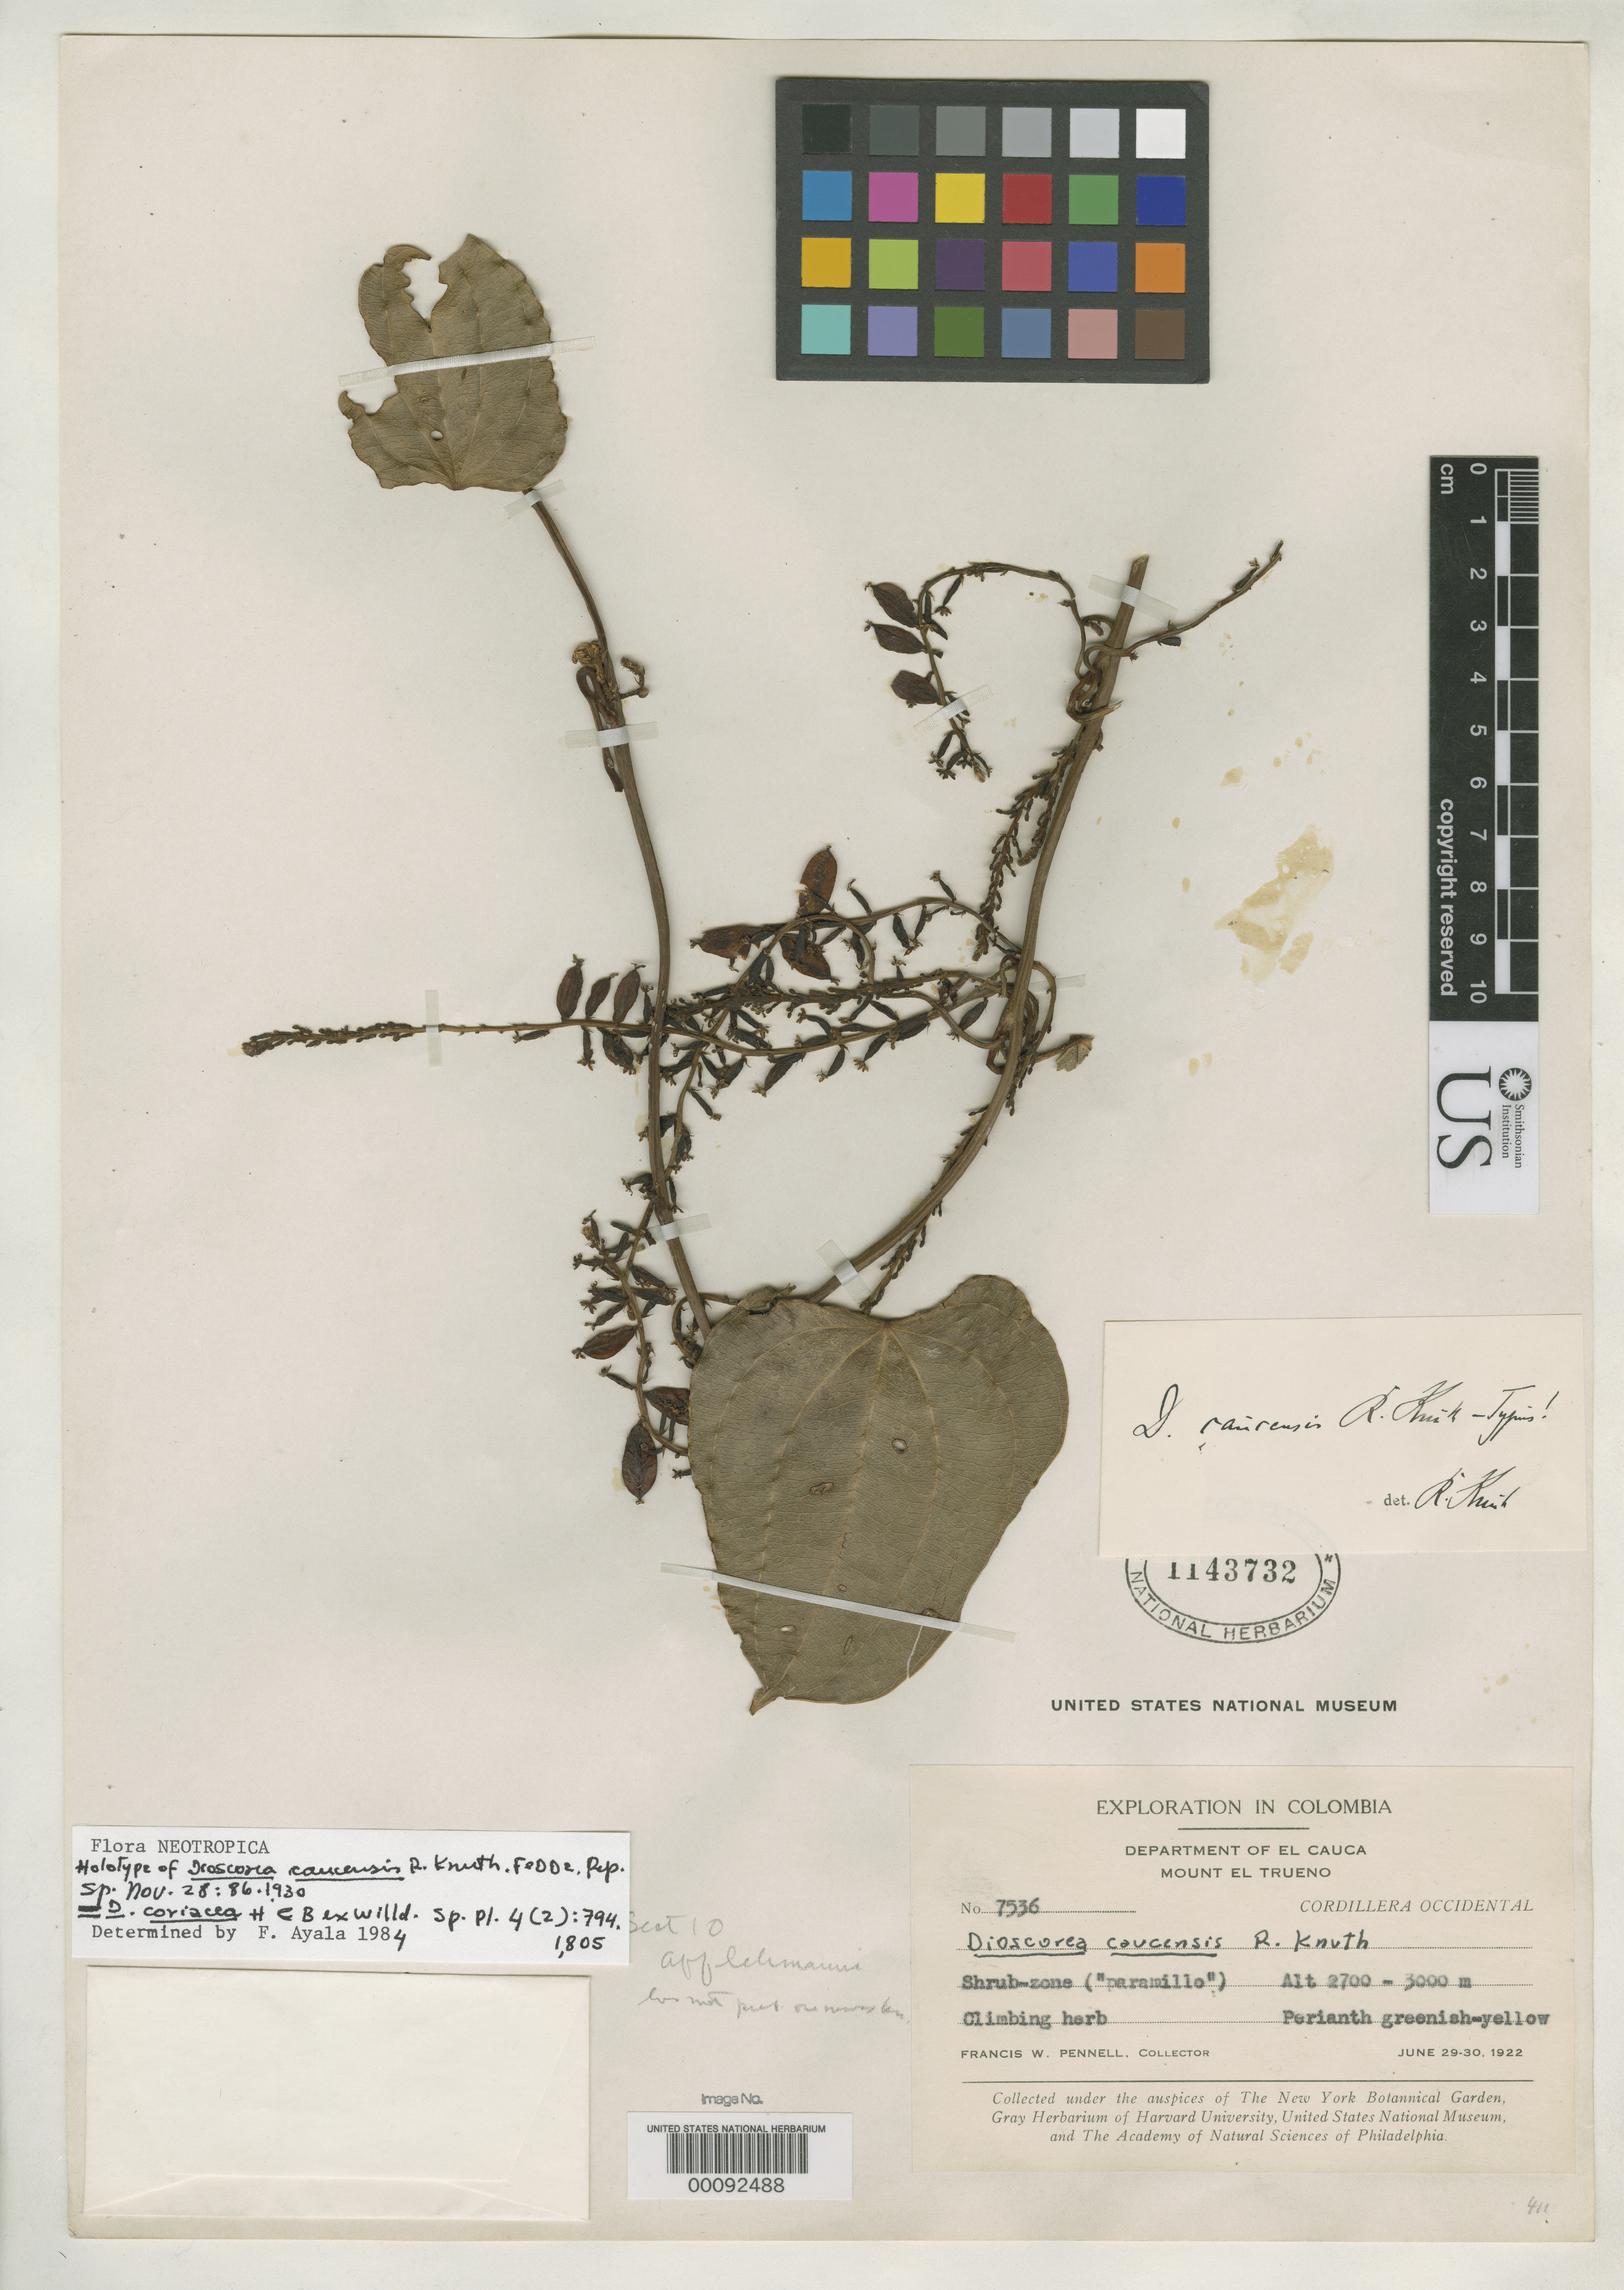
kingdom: Plantae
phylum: Tracheophyta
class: Liliopsida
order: Dioscoreales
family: Dioscoreaceae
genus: Dioscorea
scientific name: Dioscorea caucensis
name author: R. Knuth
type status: Holotype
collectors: F. W. Pennell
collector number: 7536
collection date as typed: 29 Jun 1922 to 30 Jun 1922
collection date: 1922-06-29/1922-06-30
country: Colombia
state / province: Cauca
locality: Mount El Trueno.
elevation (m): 2700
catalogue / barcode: US 1143732